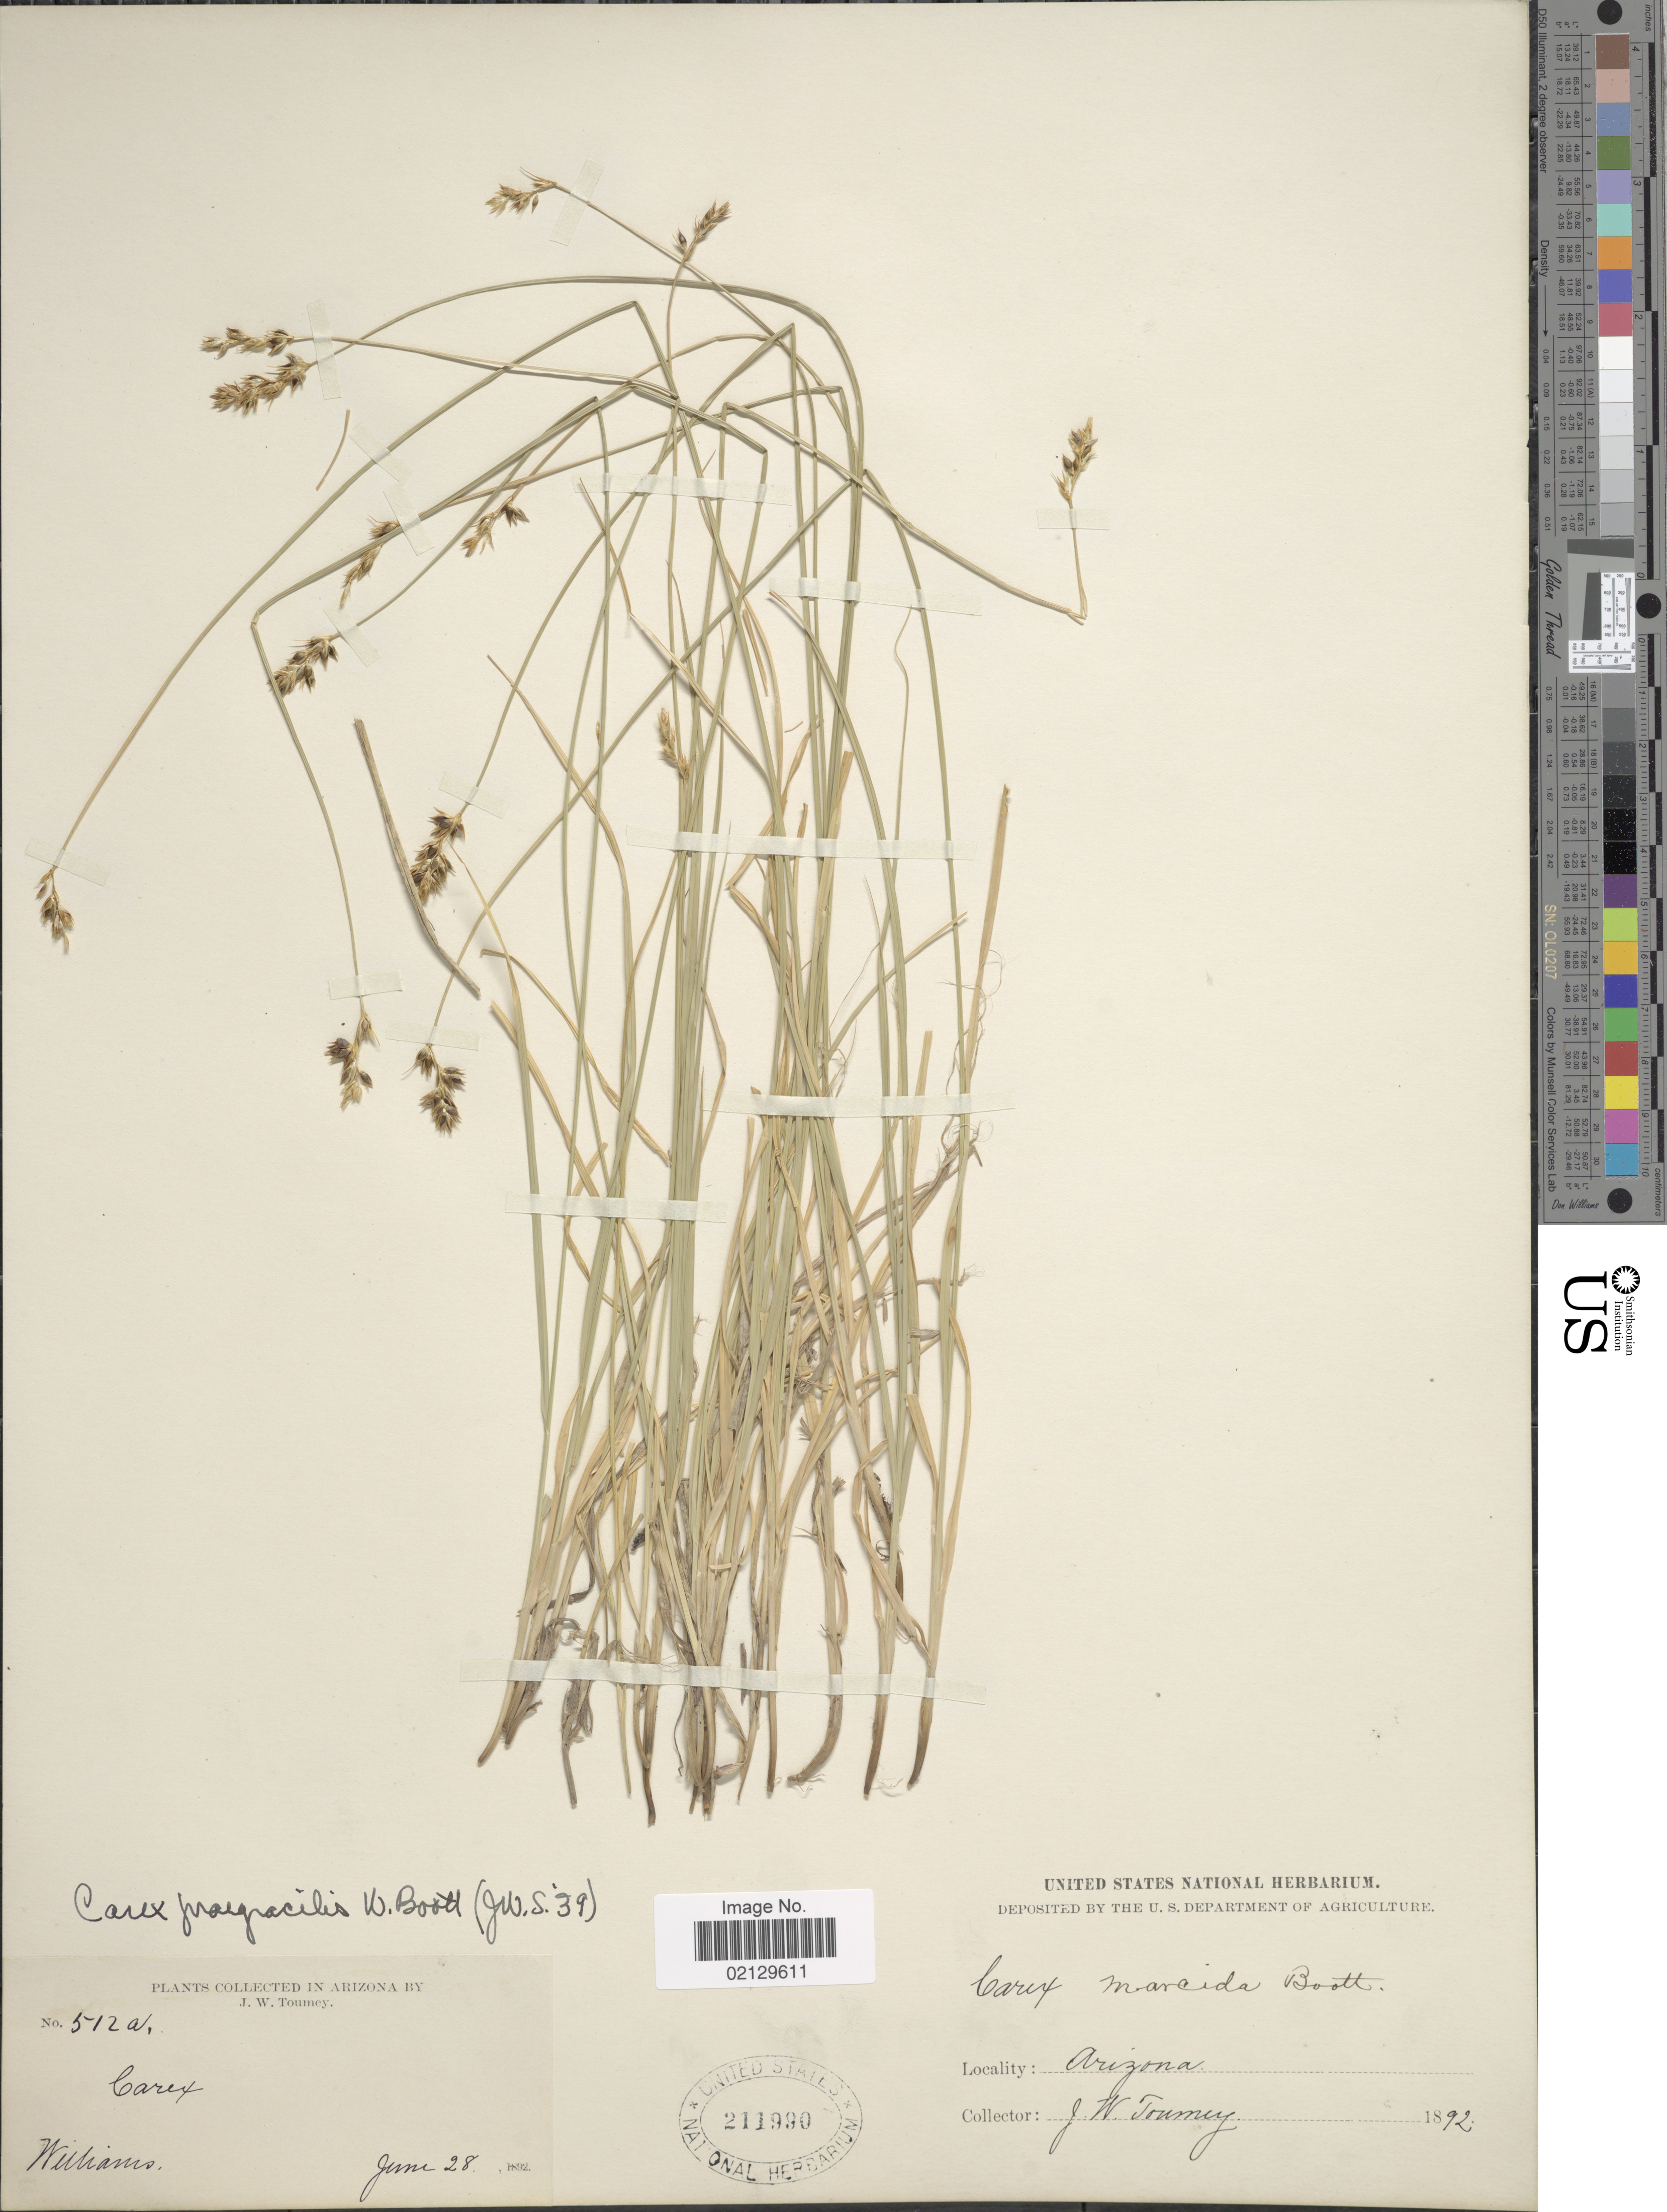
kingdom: Plantae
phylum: Tracheophyta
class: Liliopsida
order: Poales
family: Cyperaceae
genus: Carex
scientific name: Carex praegracilis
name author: W. Boott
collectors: J. W. Toumey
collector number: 512a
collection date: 1892-06-28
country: United States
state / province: Arizona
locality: Williams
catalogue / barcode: US 211990